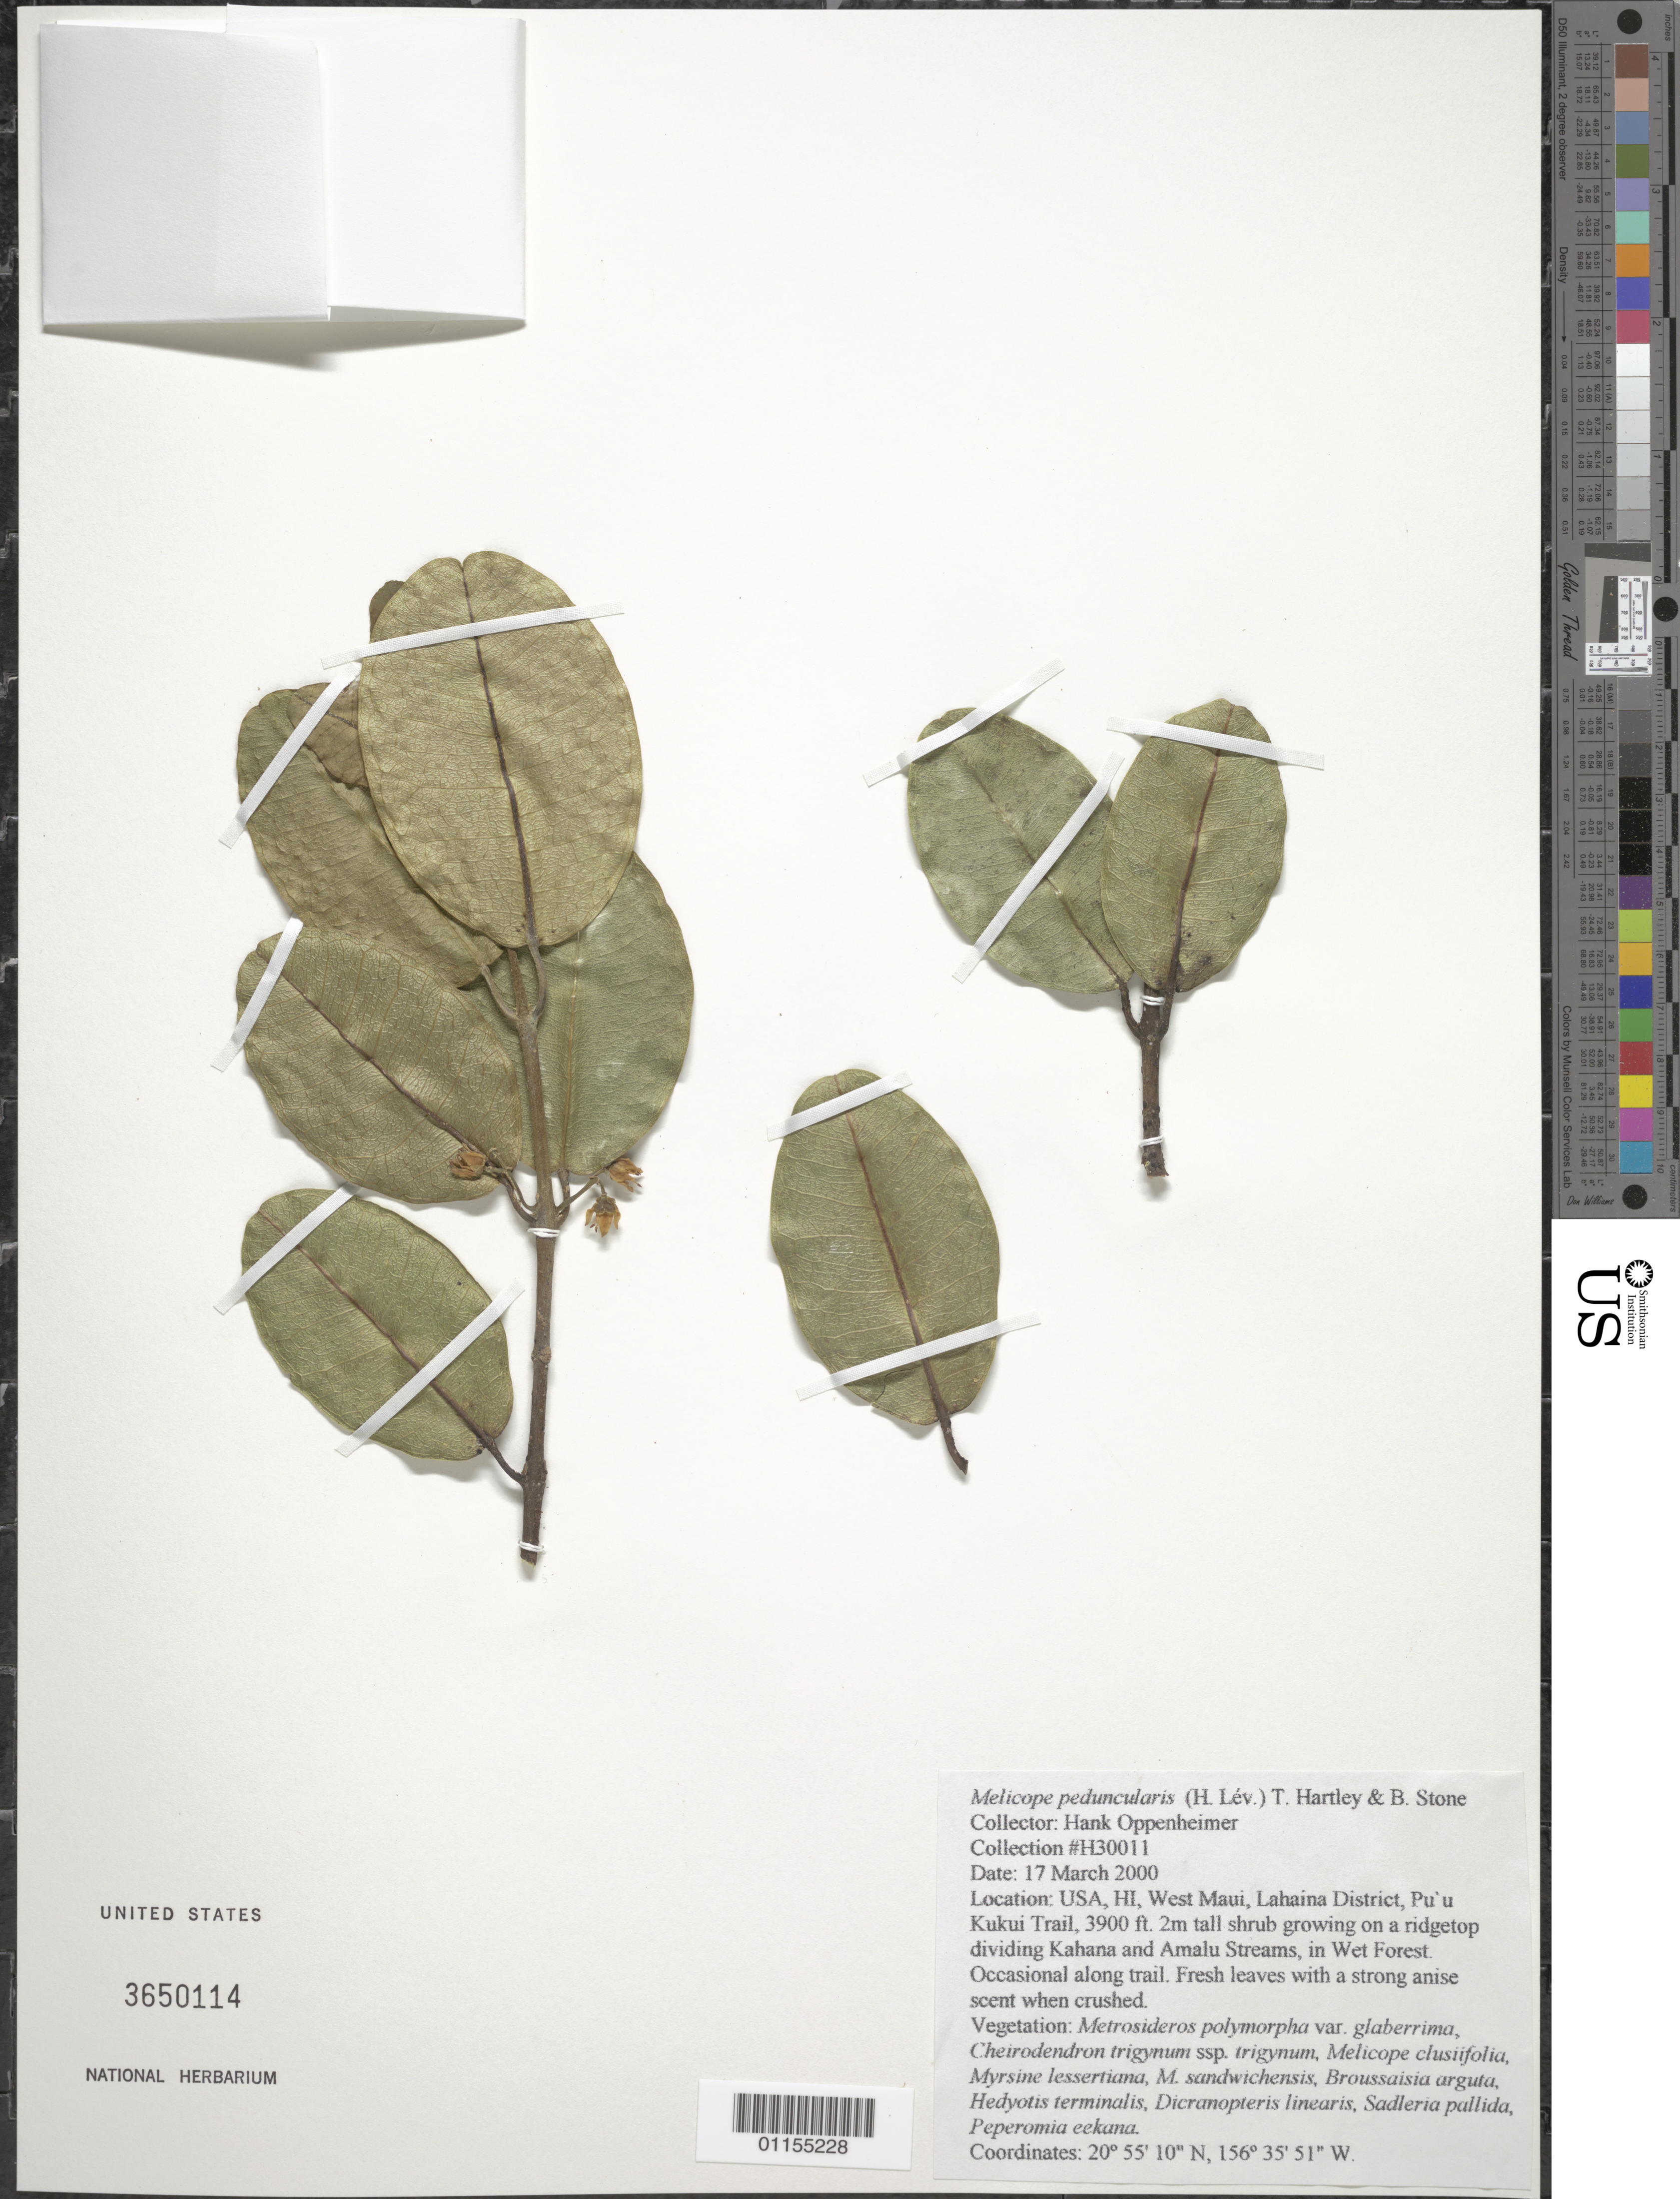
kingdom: Plantae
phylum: Tracheophyta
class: Magnoliopsida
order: Sapindales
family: Rutaceae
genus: Melicope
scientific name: Melicope peduncularis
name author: (H. Lév.) T.G. Hartley & B.C. Stone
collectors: H. L. Oppenheimer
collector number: H30011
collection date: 2000-03-17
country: United States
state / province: Hawaii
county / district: Maui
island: Maui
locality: West Maui, Lahaina District, Pu'u Kukui Trail.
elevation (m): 1189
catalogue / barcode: US 3650114